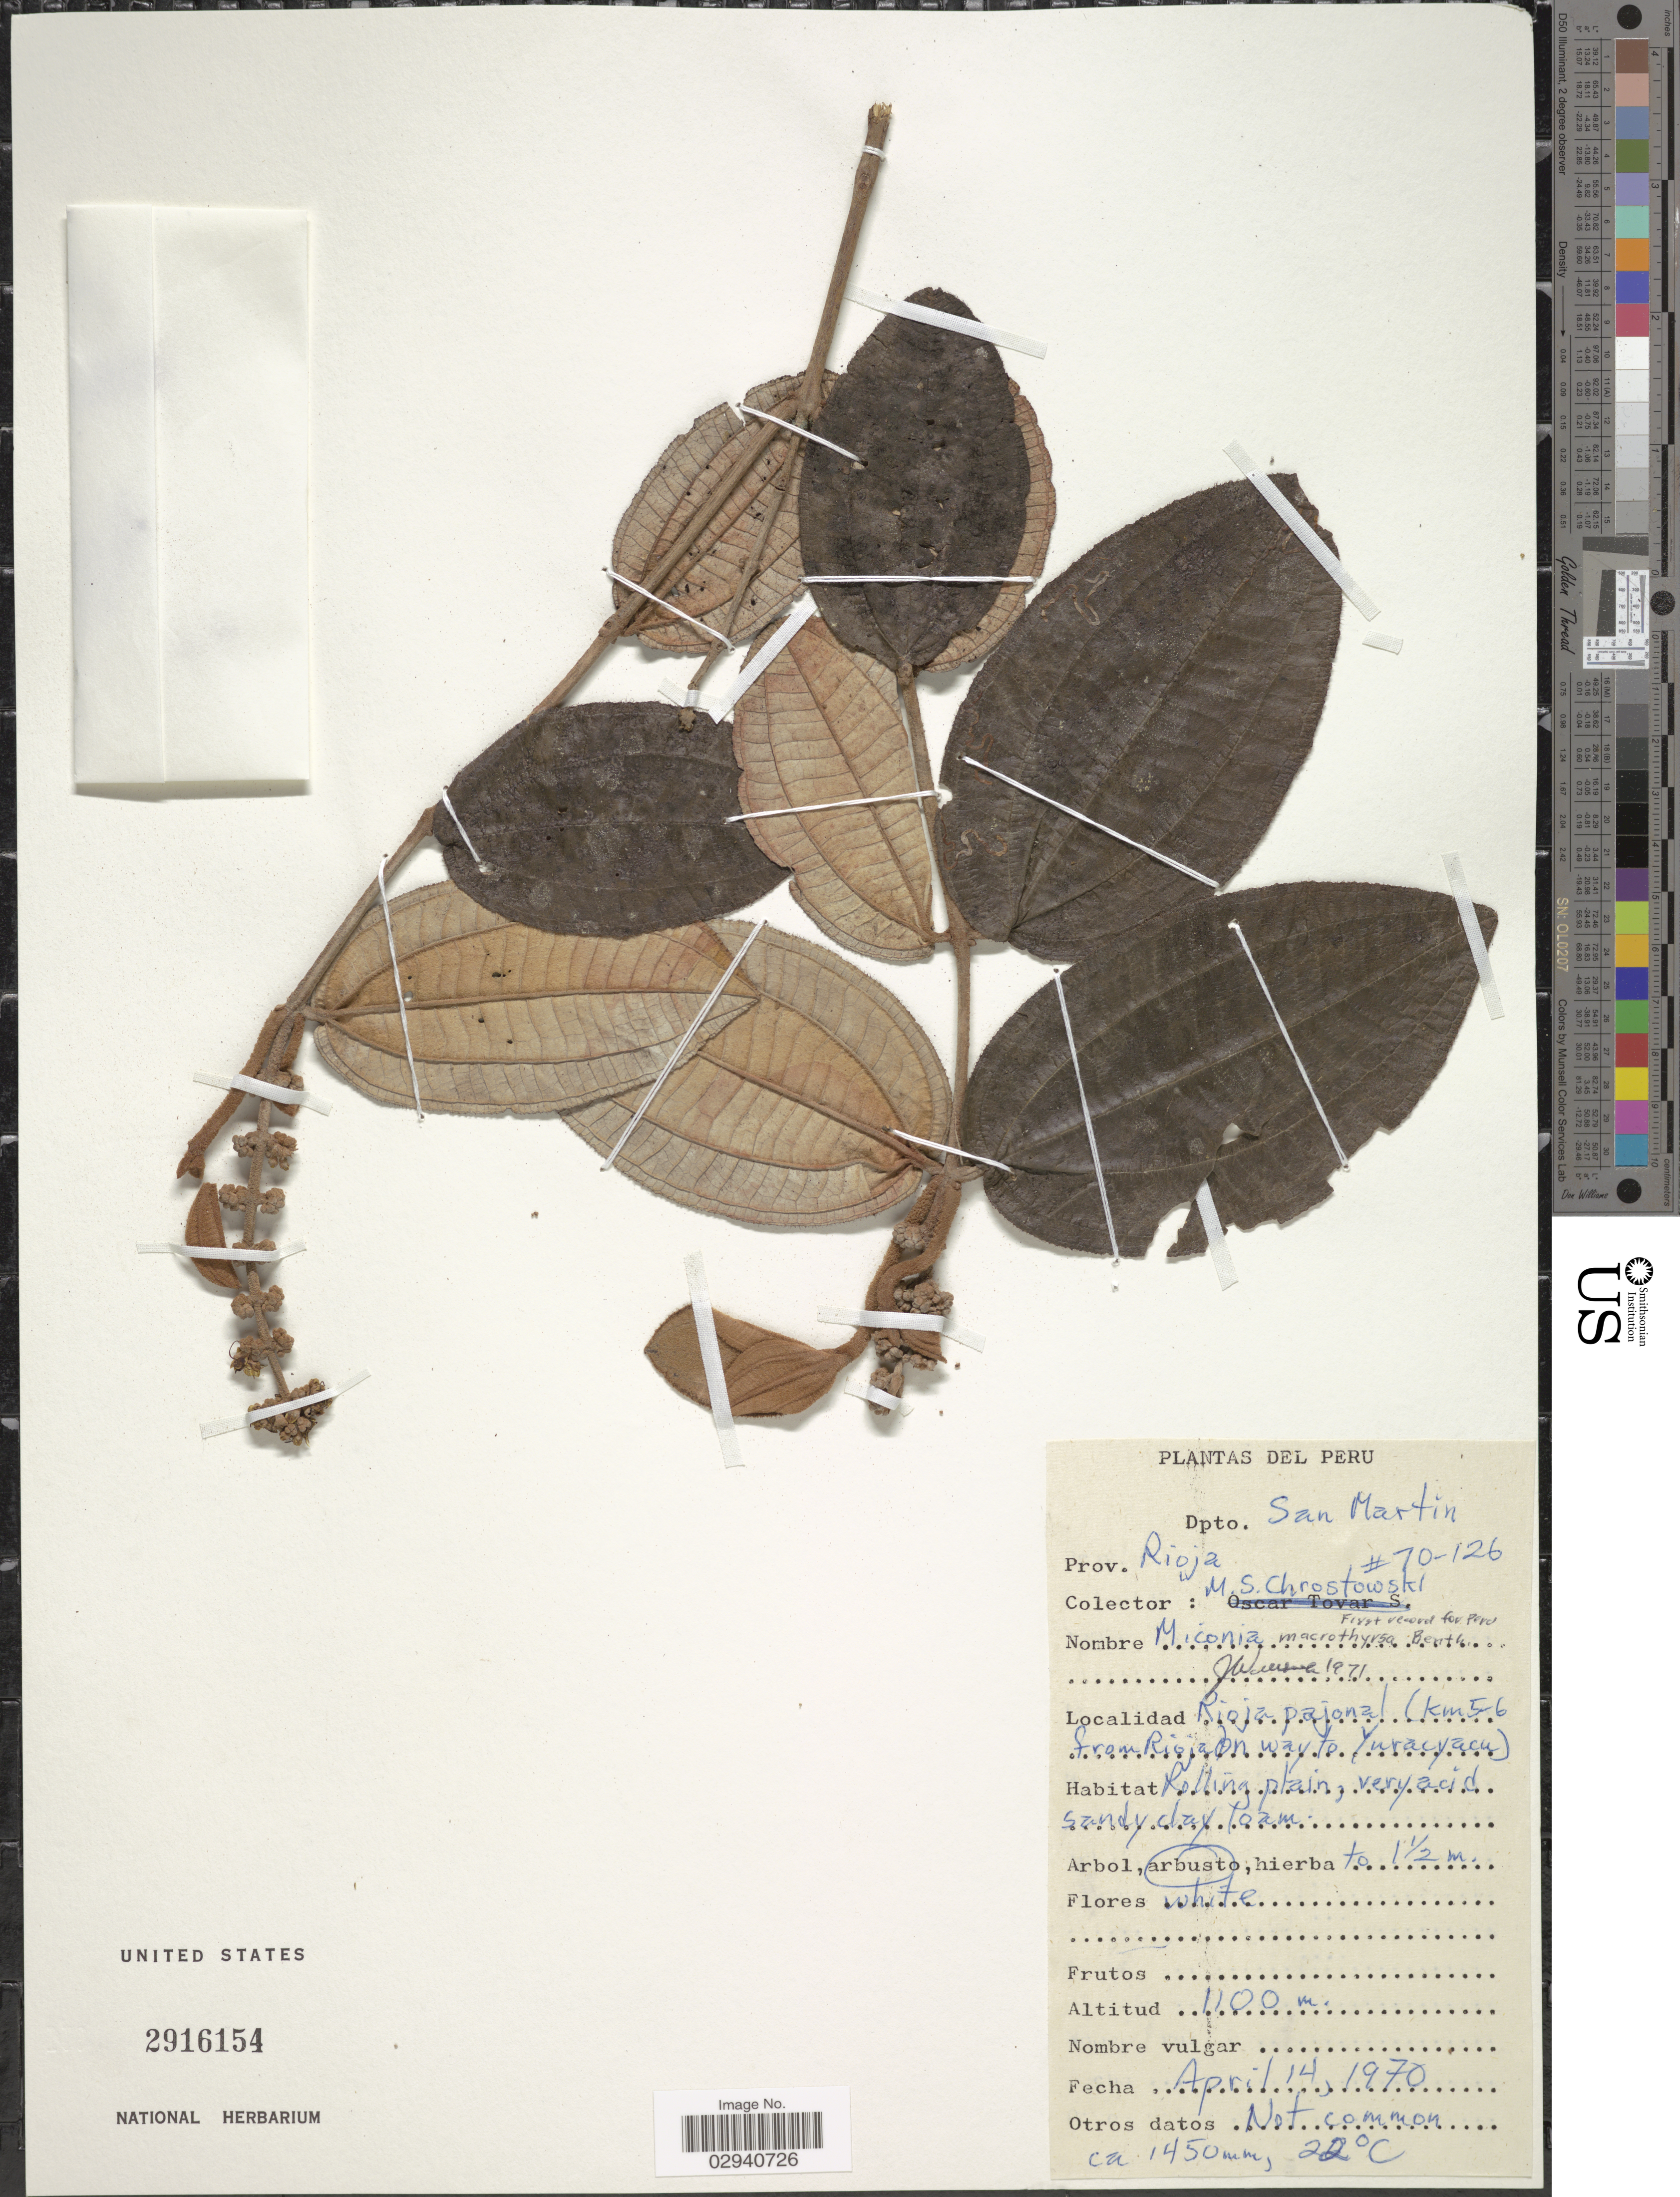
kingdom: Plantae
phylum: Tracheophyta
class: Magnoliopsida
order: Myrtales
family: Melastomataceae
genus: Miconia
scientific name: Miconia macrothyrsa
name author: Benth.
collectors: M. Chrostowski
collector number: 70-126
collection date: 1970-04-14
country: Peru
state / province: San Martín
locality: Dpto. San Martin. Prov. Rioja. Rioja pajonal (km 5-6 from Rioja on way to Yuracyacu).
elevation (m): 1100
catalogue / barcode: US 2916154